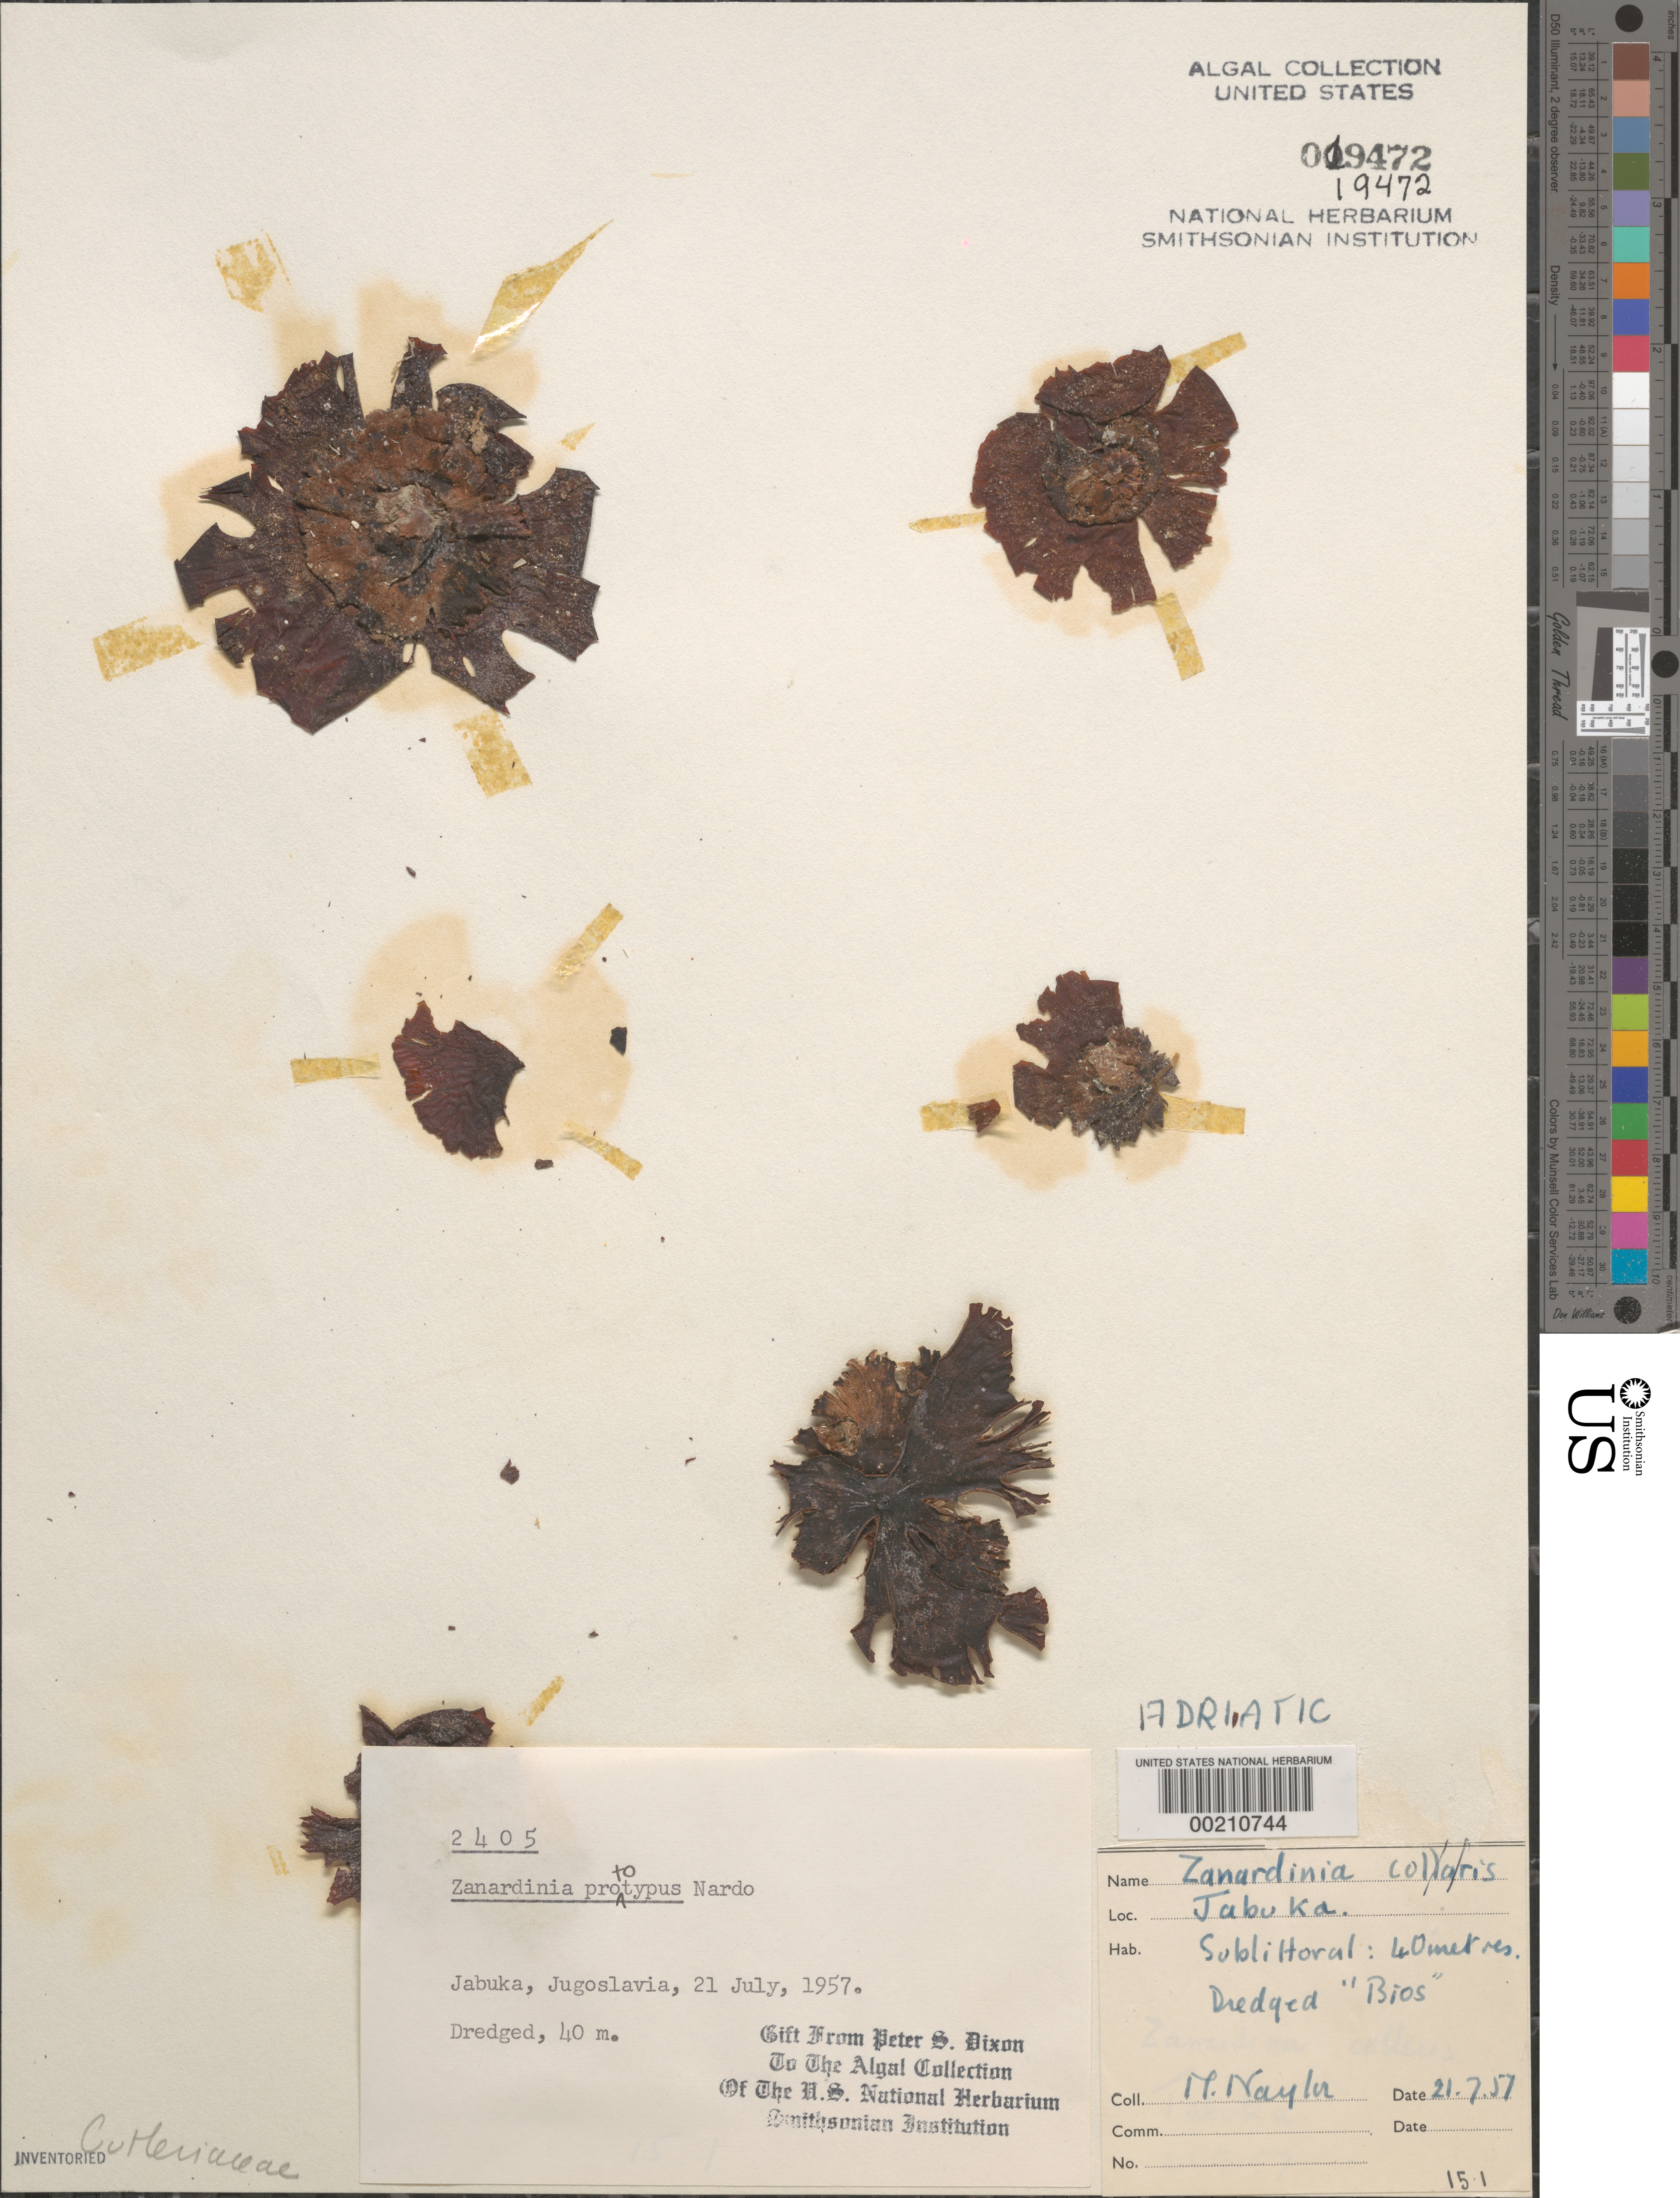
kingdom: Chromista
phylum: Ochrophyta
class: Phaeophyceae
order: Cutleriales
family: Cutleriaceae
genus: Zanardinia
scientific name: Zanardinia typus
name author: (Nardo) P.C. Silva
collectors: M. Roberts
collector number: PSD 2405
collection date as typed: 21 Jul 1957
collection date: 1957-07-21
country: Croatia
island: Jabuka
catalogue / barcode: US 19472